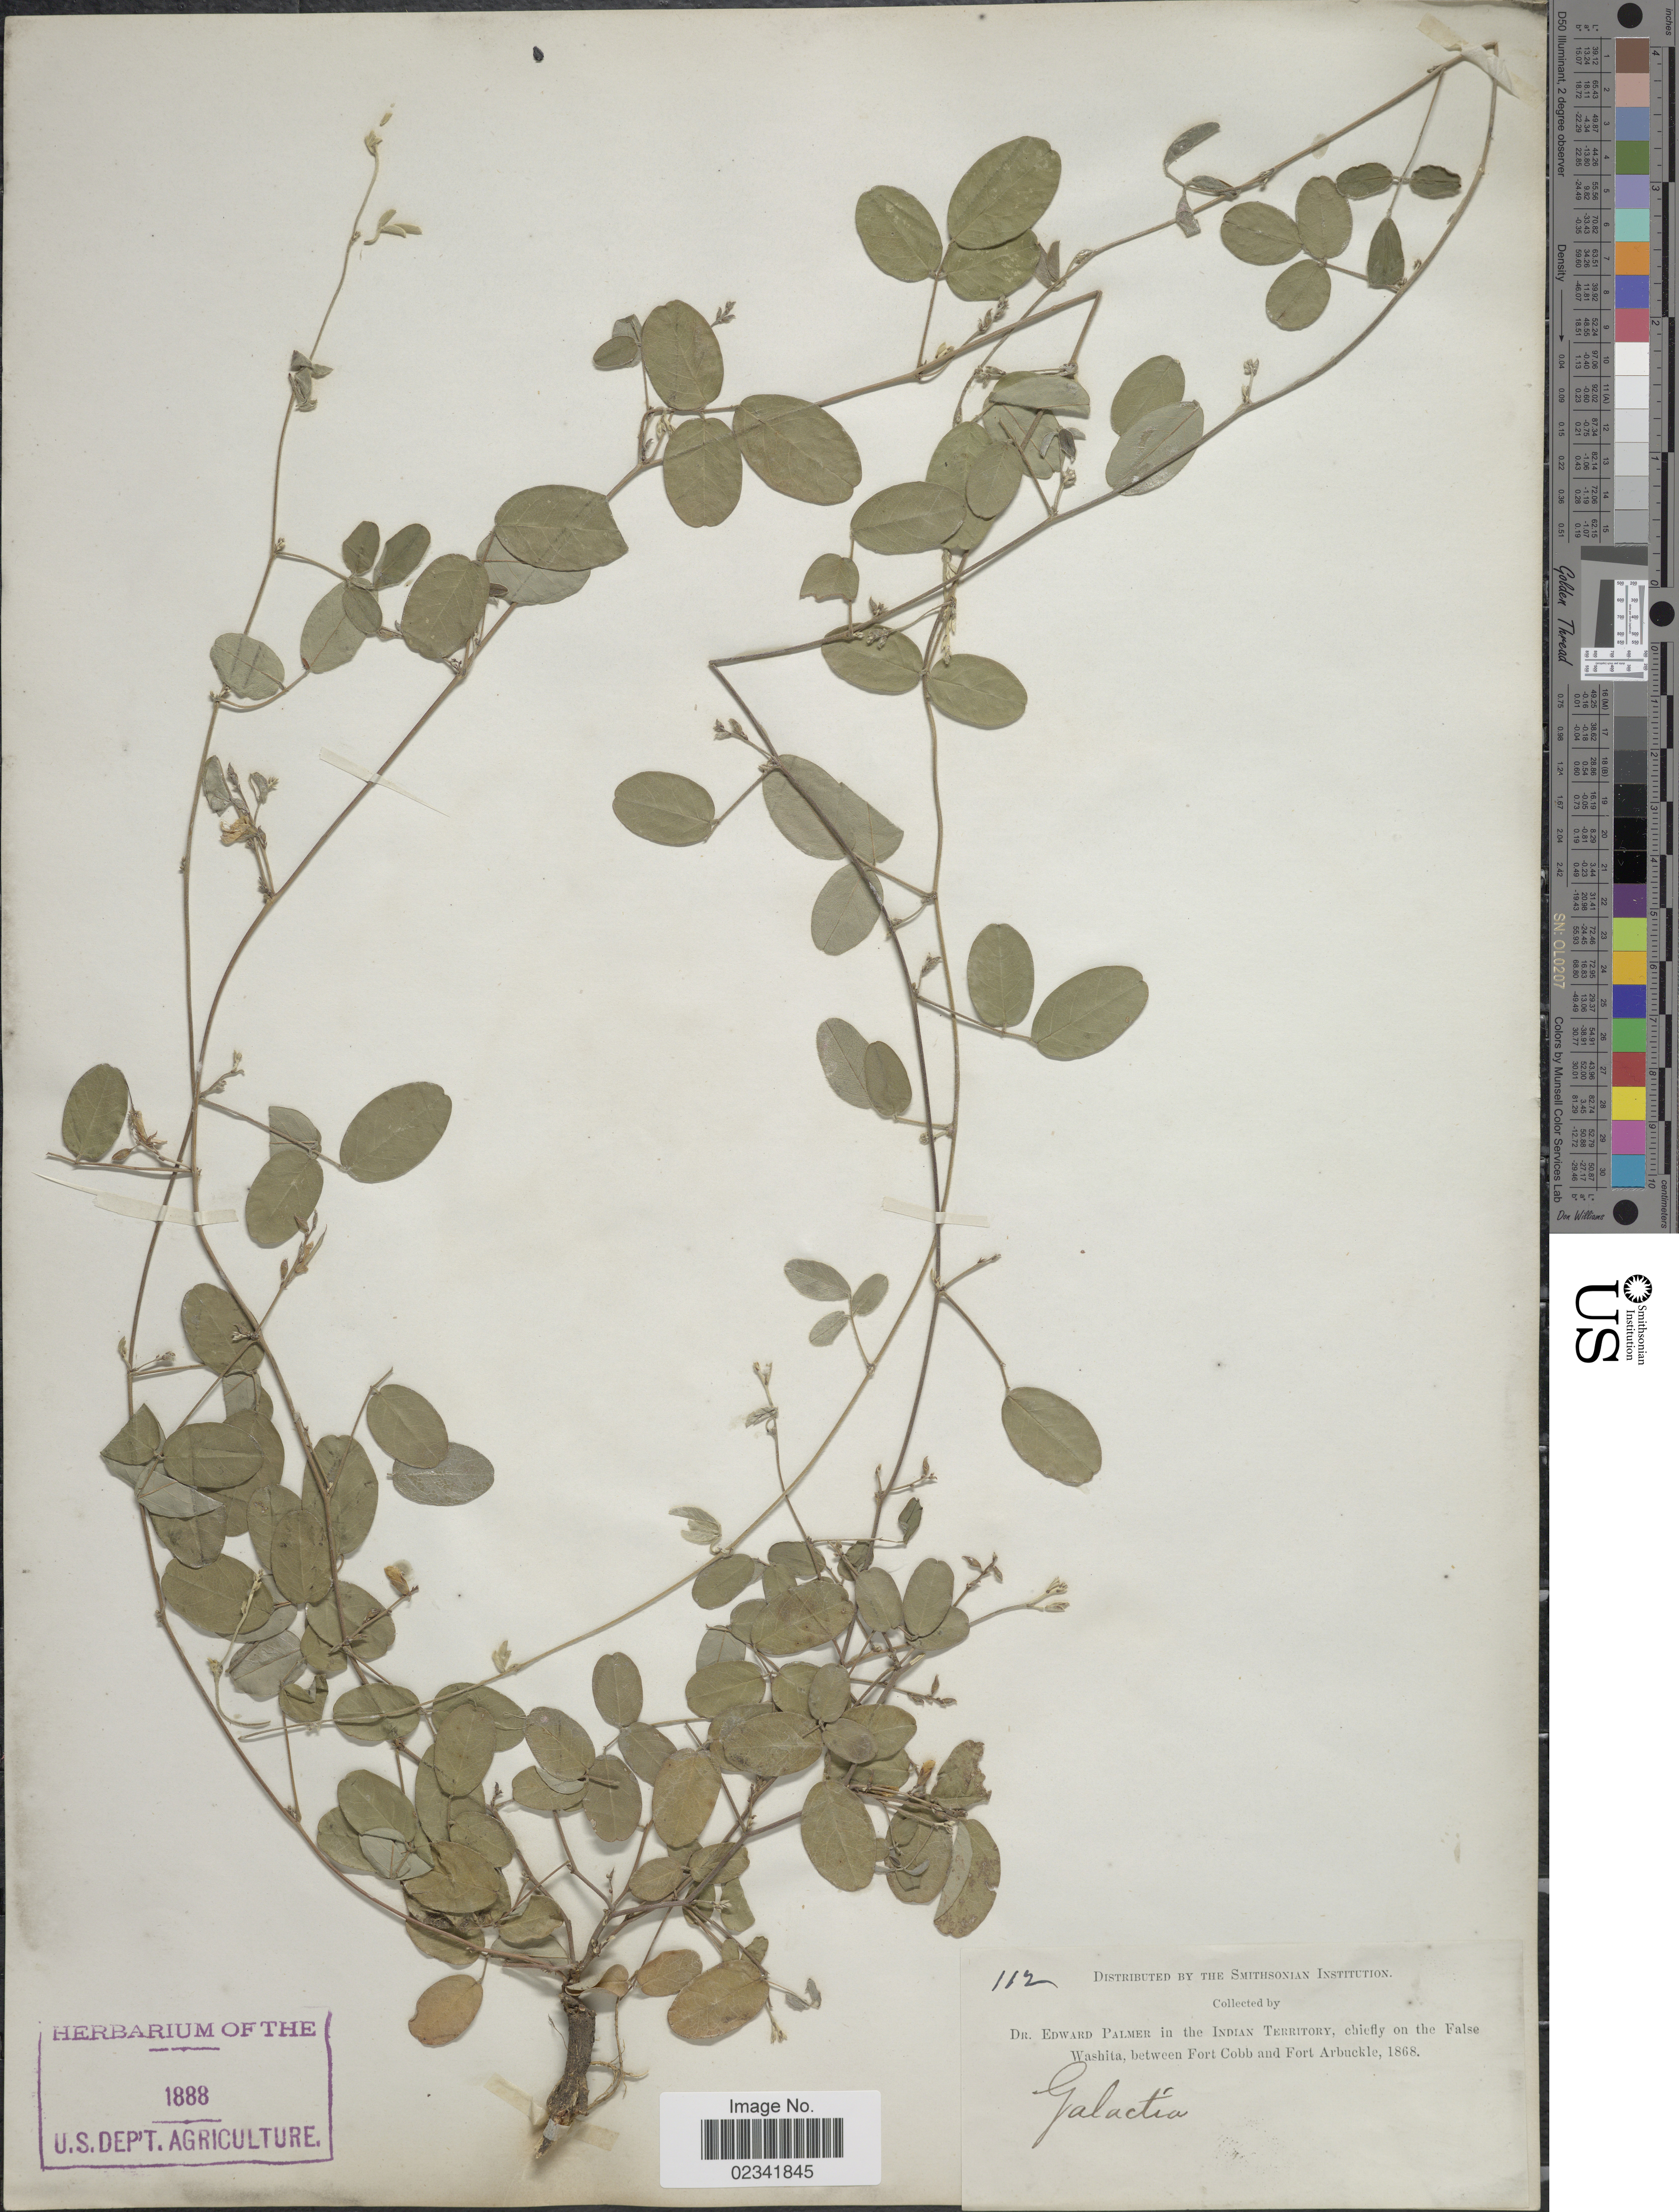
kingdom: Plantae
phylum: Tracheophyta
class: Magnoliopsida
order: Fabales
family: Fabaceae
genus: Galactia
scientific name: Galactia volubilis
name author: (L.) Britton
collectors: E. Palmer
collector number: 112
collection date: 1868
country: United States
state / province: Oklahoma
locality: In The Indian Territory, chiefly on the False Washita, between Fort Cobb and Fort Arbuckle